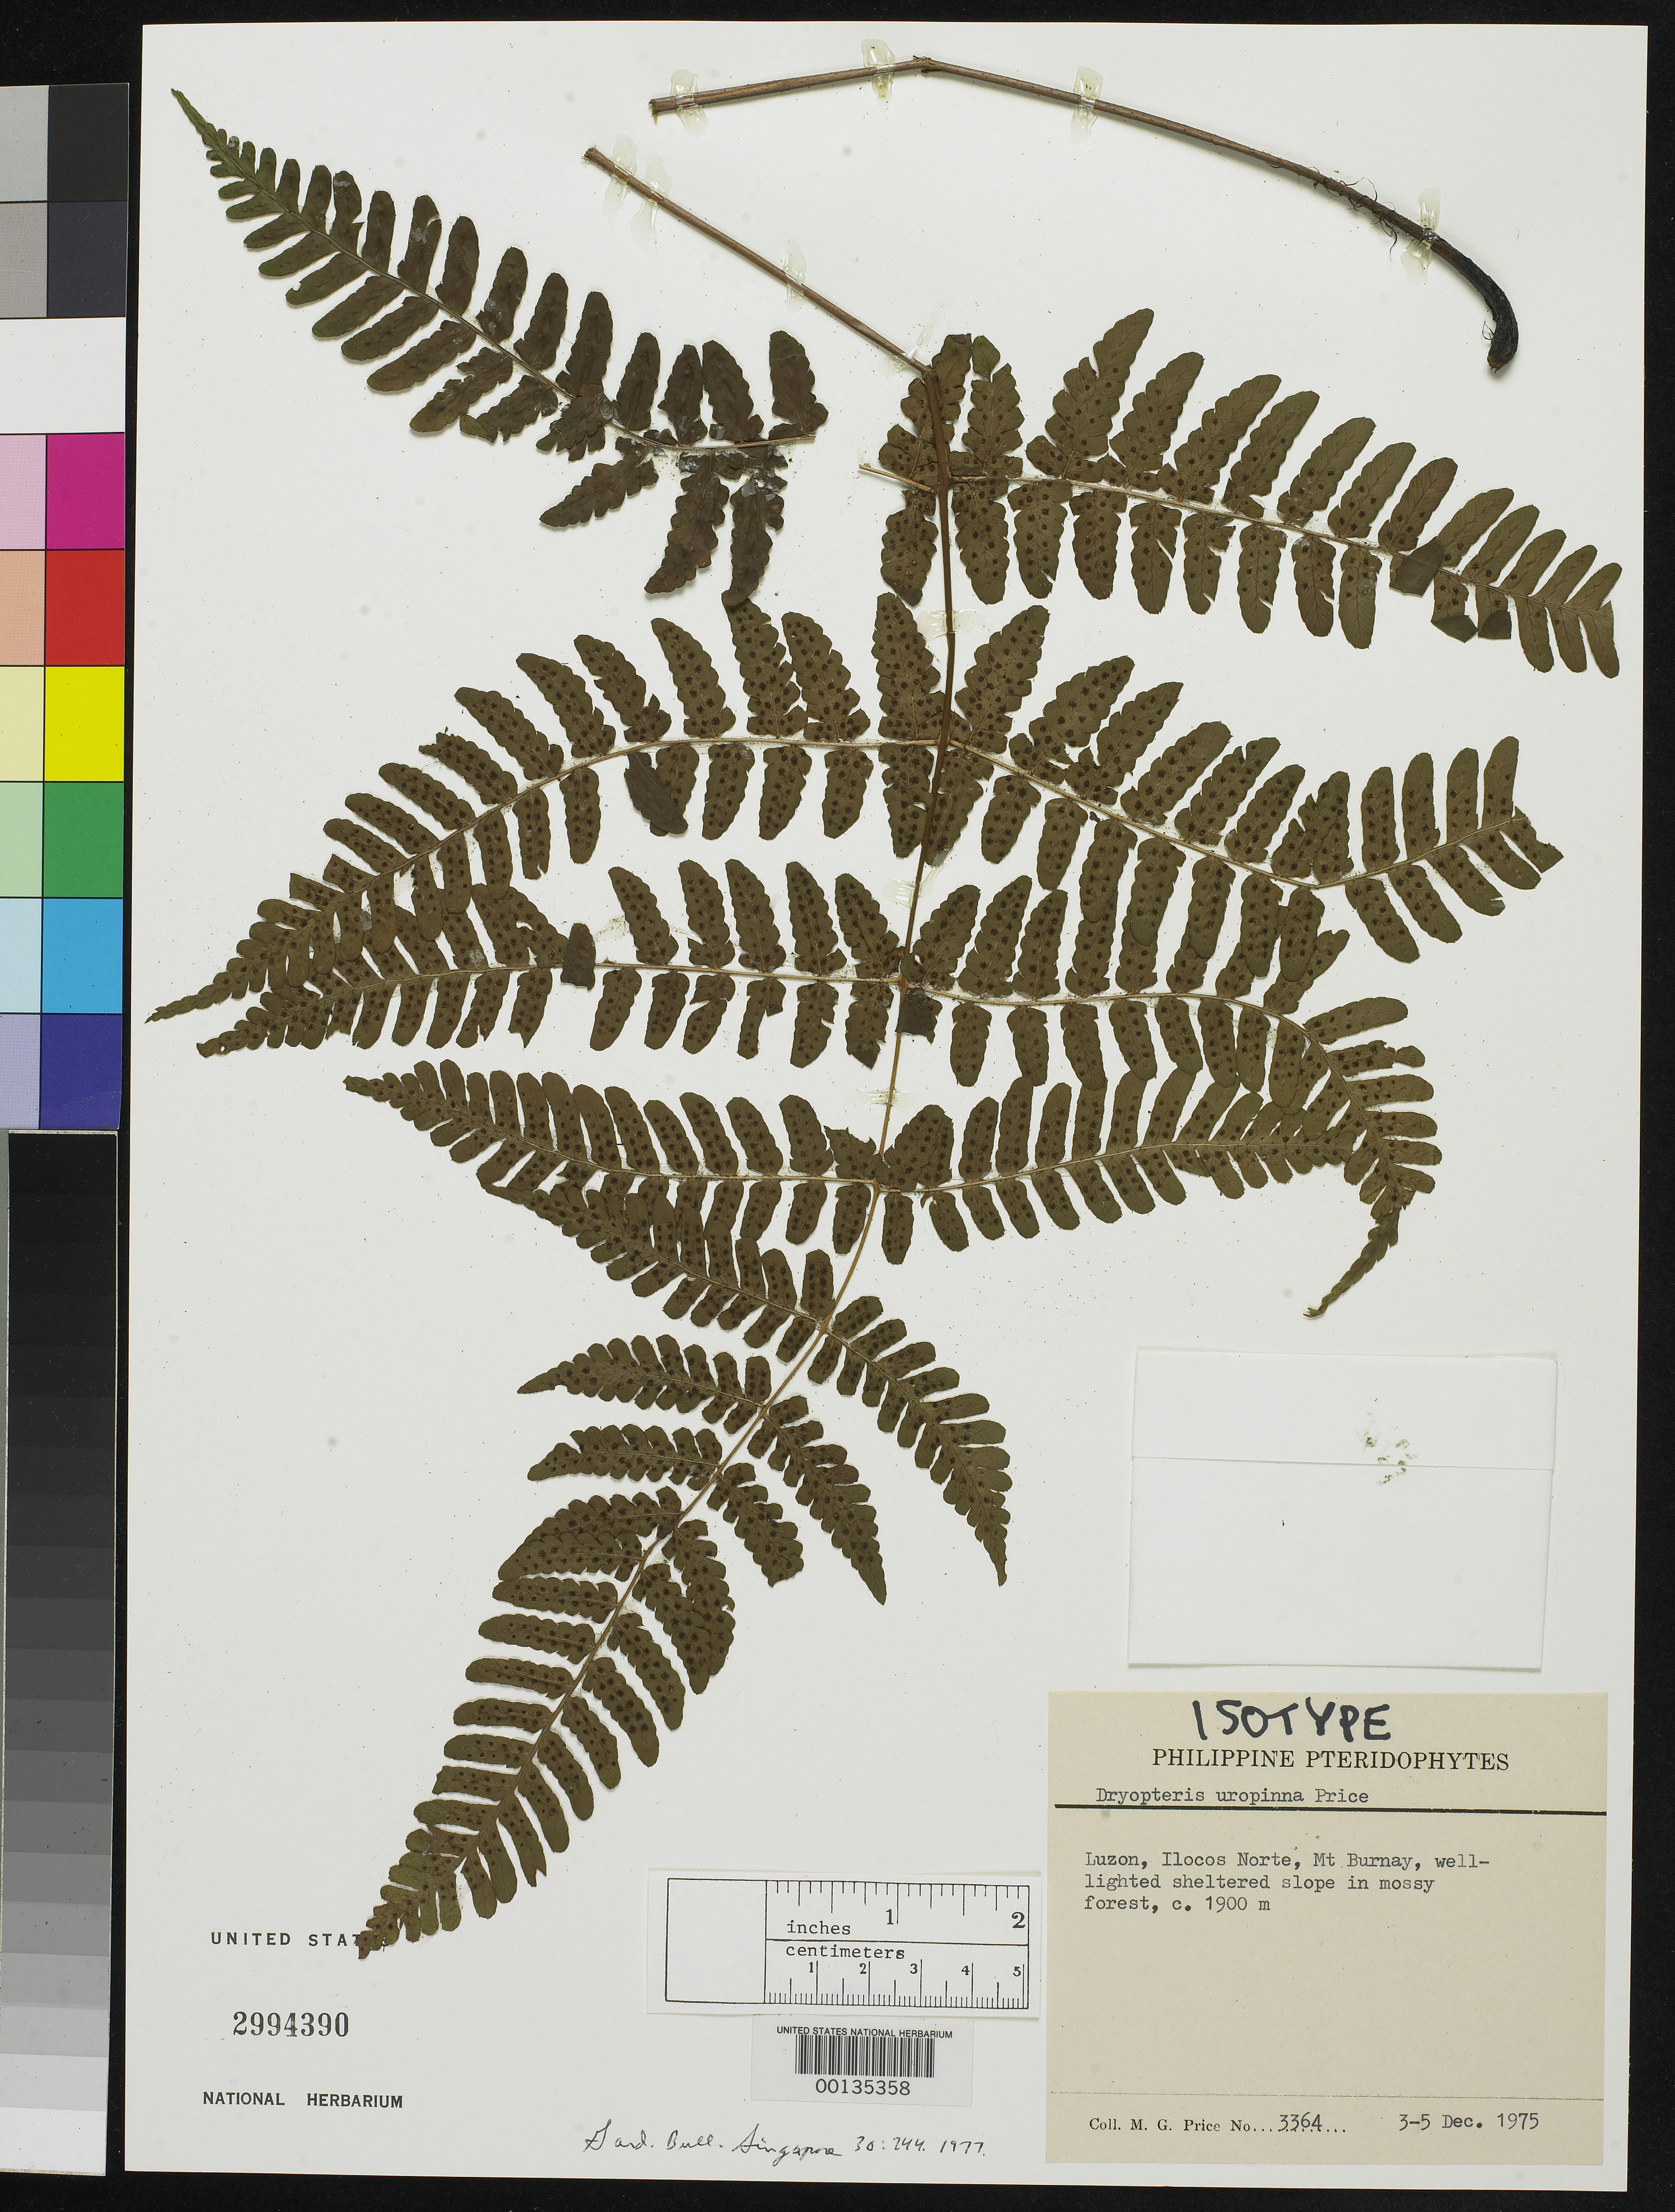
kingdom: Plantae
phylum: Tracheophyta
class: Polypodiopsida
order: Polypodiales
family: Dryopteridaceae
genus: Dryopteris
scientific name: Dryopteris uropinna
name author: M.G. Price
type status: Isotype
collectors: M. G. Price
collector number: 3364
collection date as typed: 03 Dec 1975 to 05 Dec 1975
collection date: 1975-12-03/1975-12-05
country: Philippines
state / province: Ilocos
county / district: Ilocos Norte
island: Luzon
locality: Mt. Burnay.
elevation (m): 1900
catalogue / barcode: US 2994390